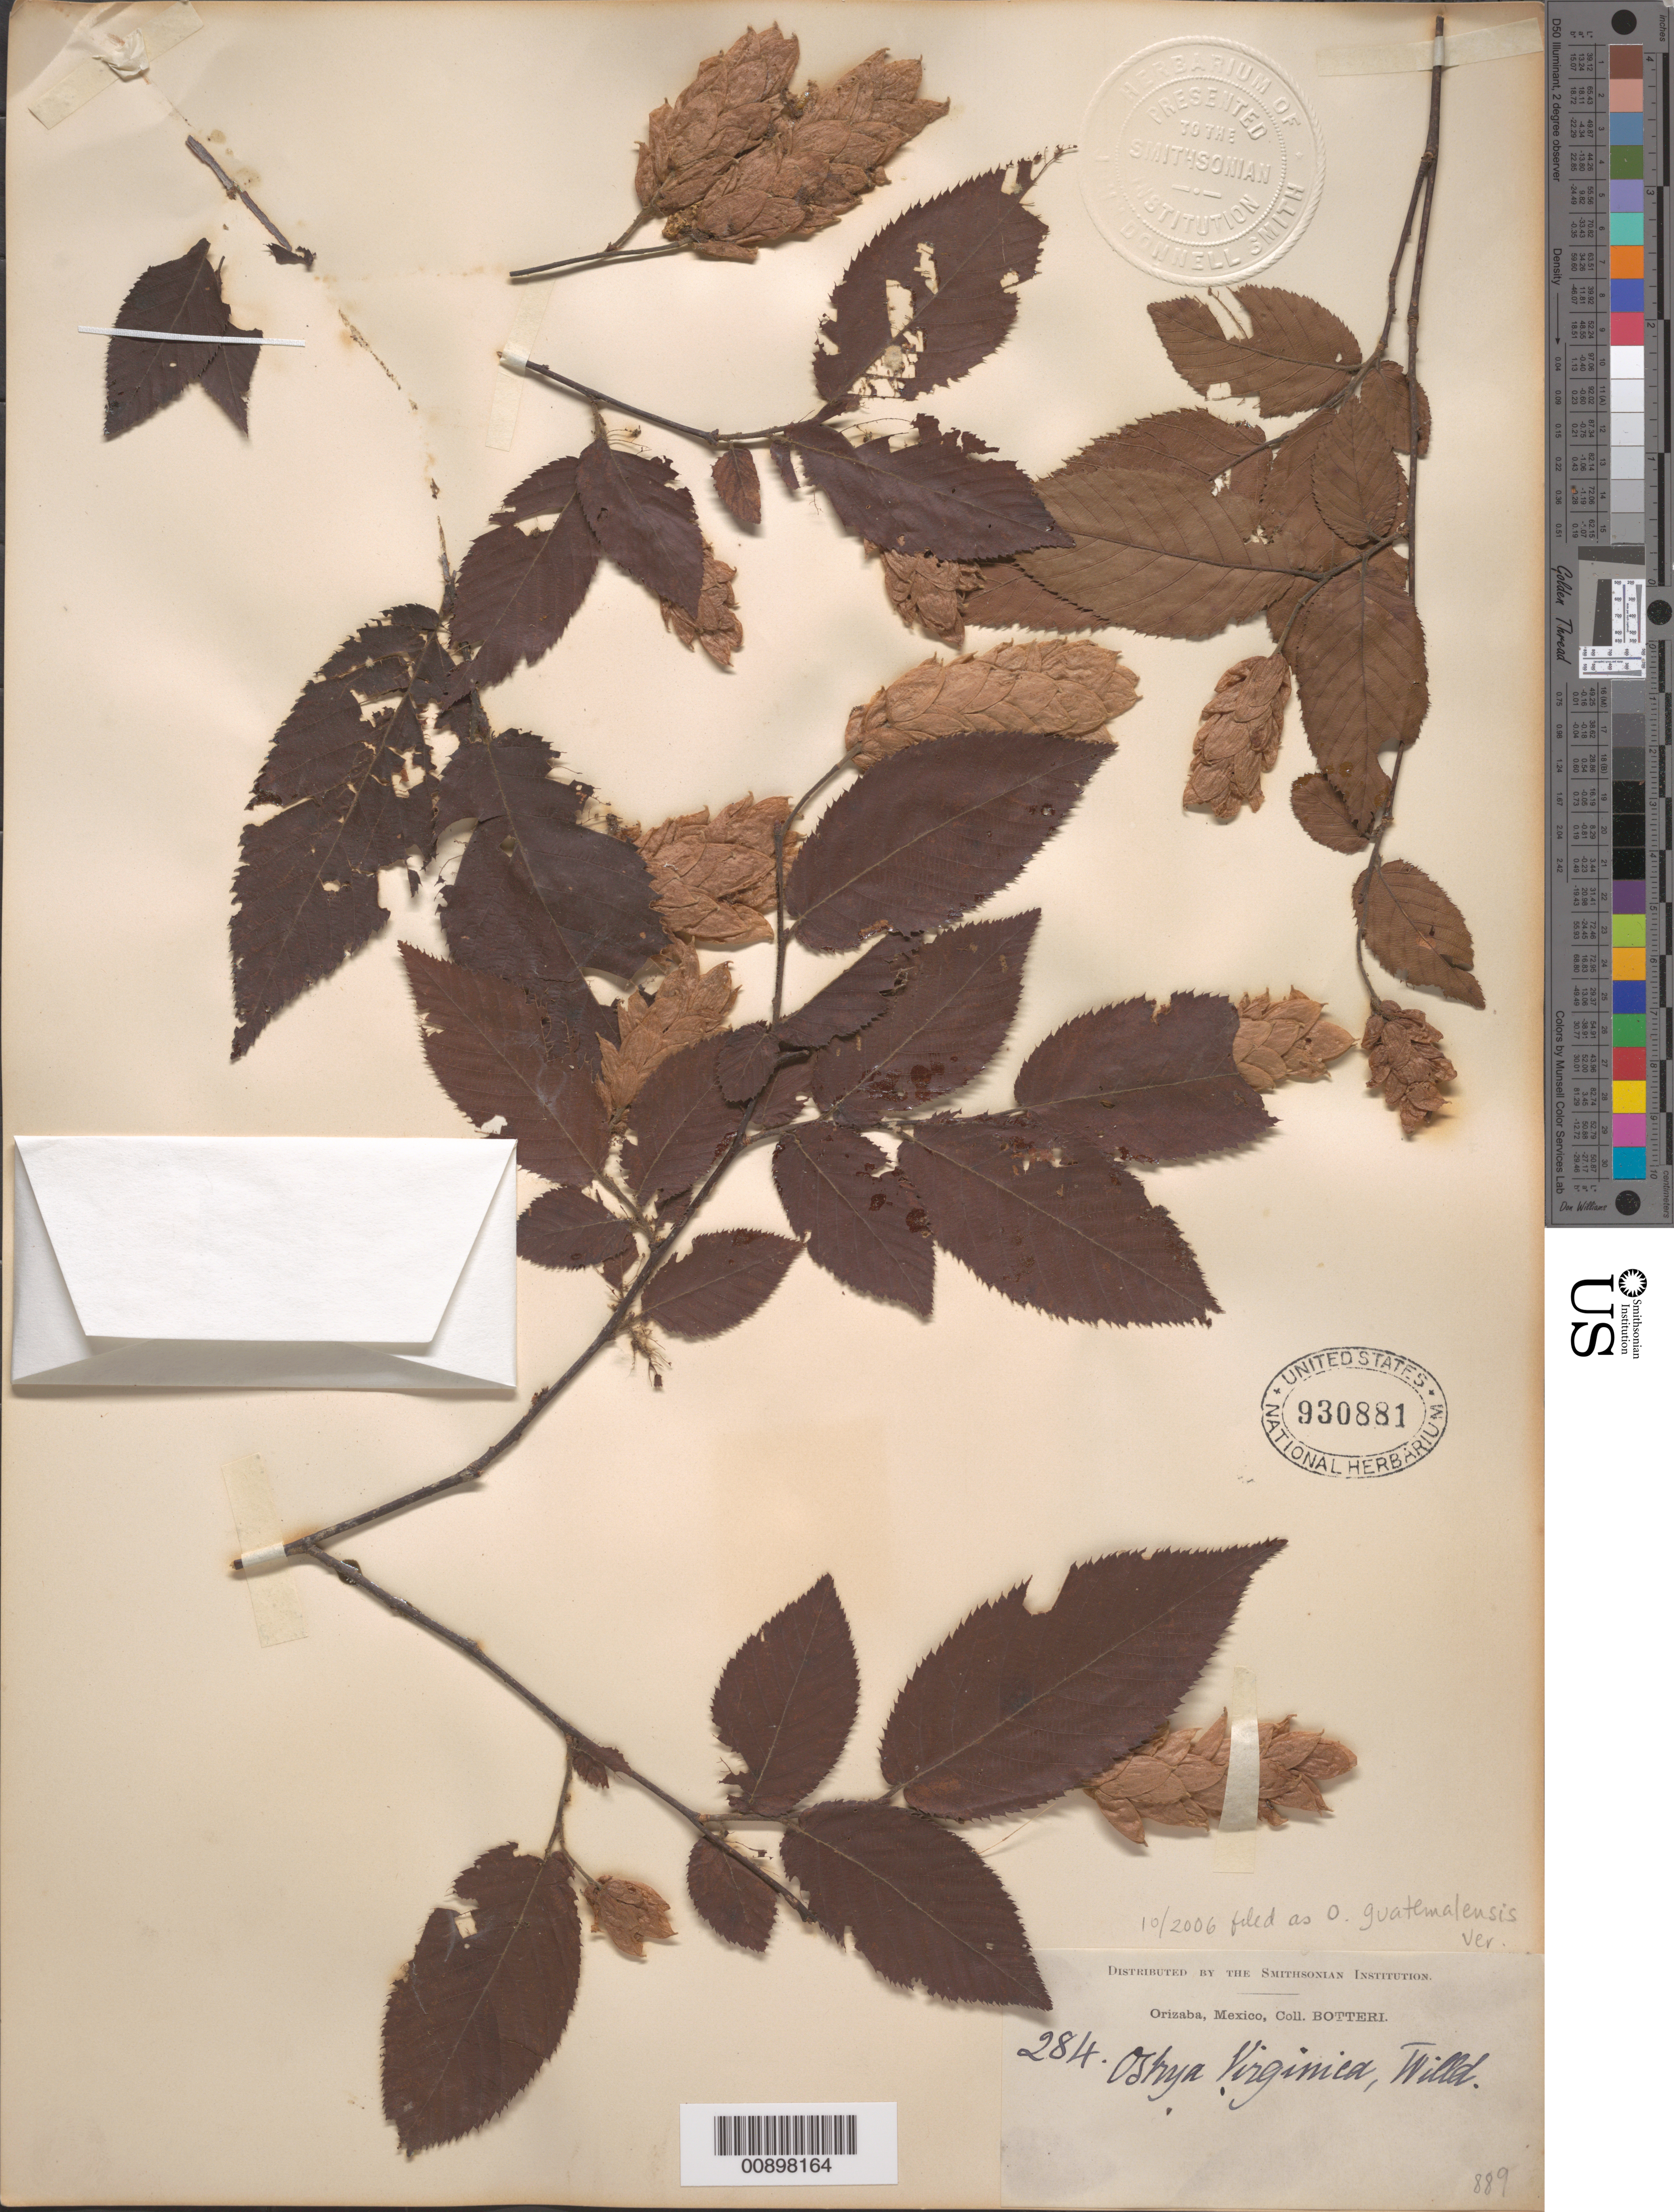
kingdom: Plantae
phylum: Tracheophyta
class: Magnoliopsida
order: Fagales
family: Betulaceae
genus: Ostrya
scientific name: Ostrya guatemalensis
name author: (H.J.P. Winkl.) Rose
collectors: M. Botteri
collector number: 284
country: Mexico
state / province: Veracruz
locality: Orizaba, Veracruz.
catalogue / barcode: US 930881